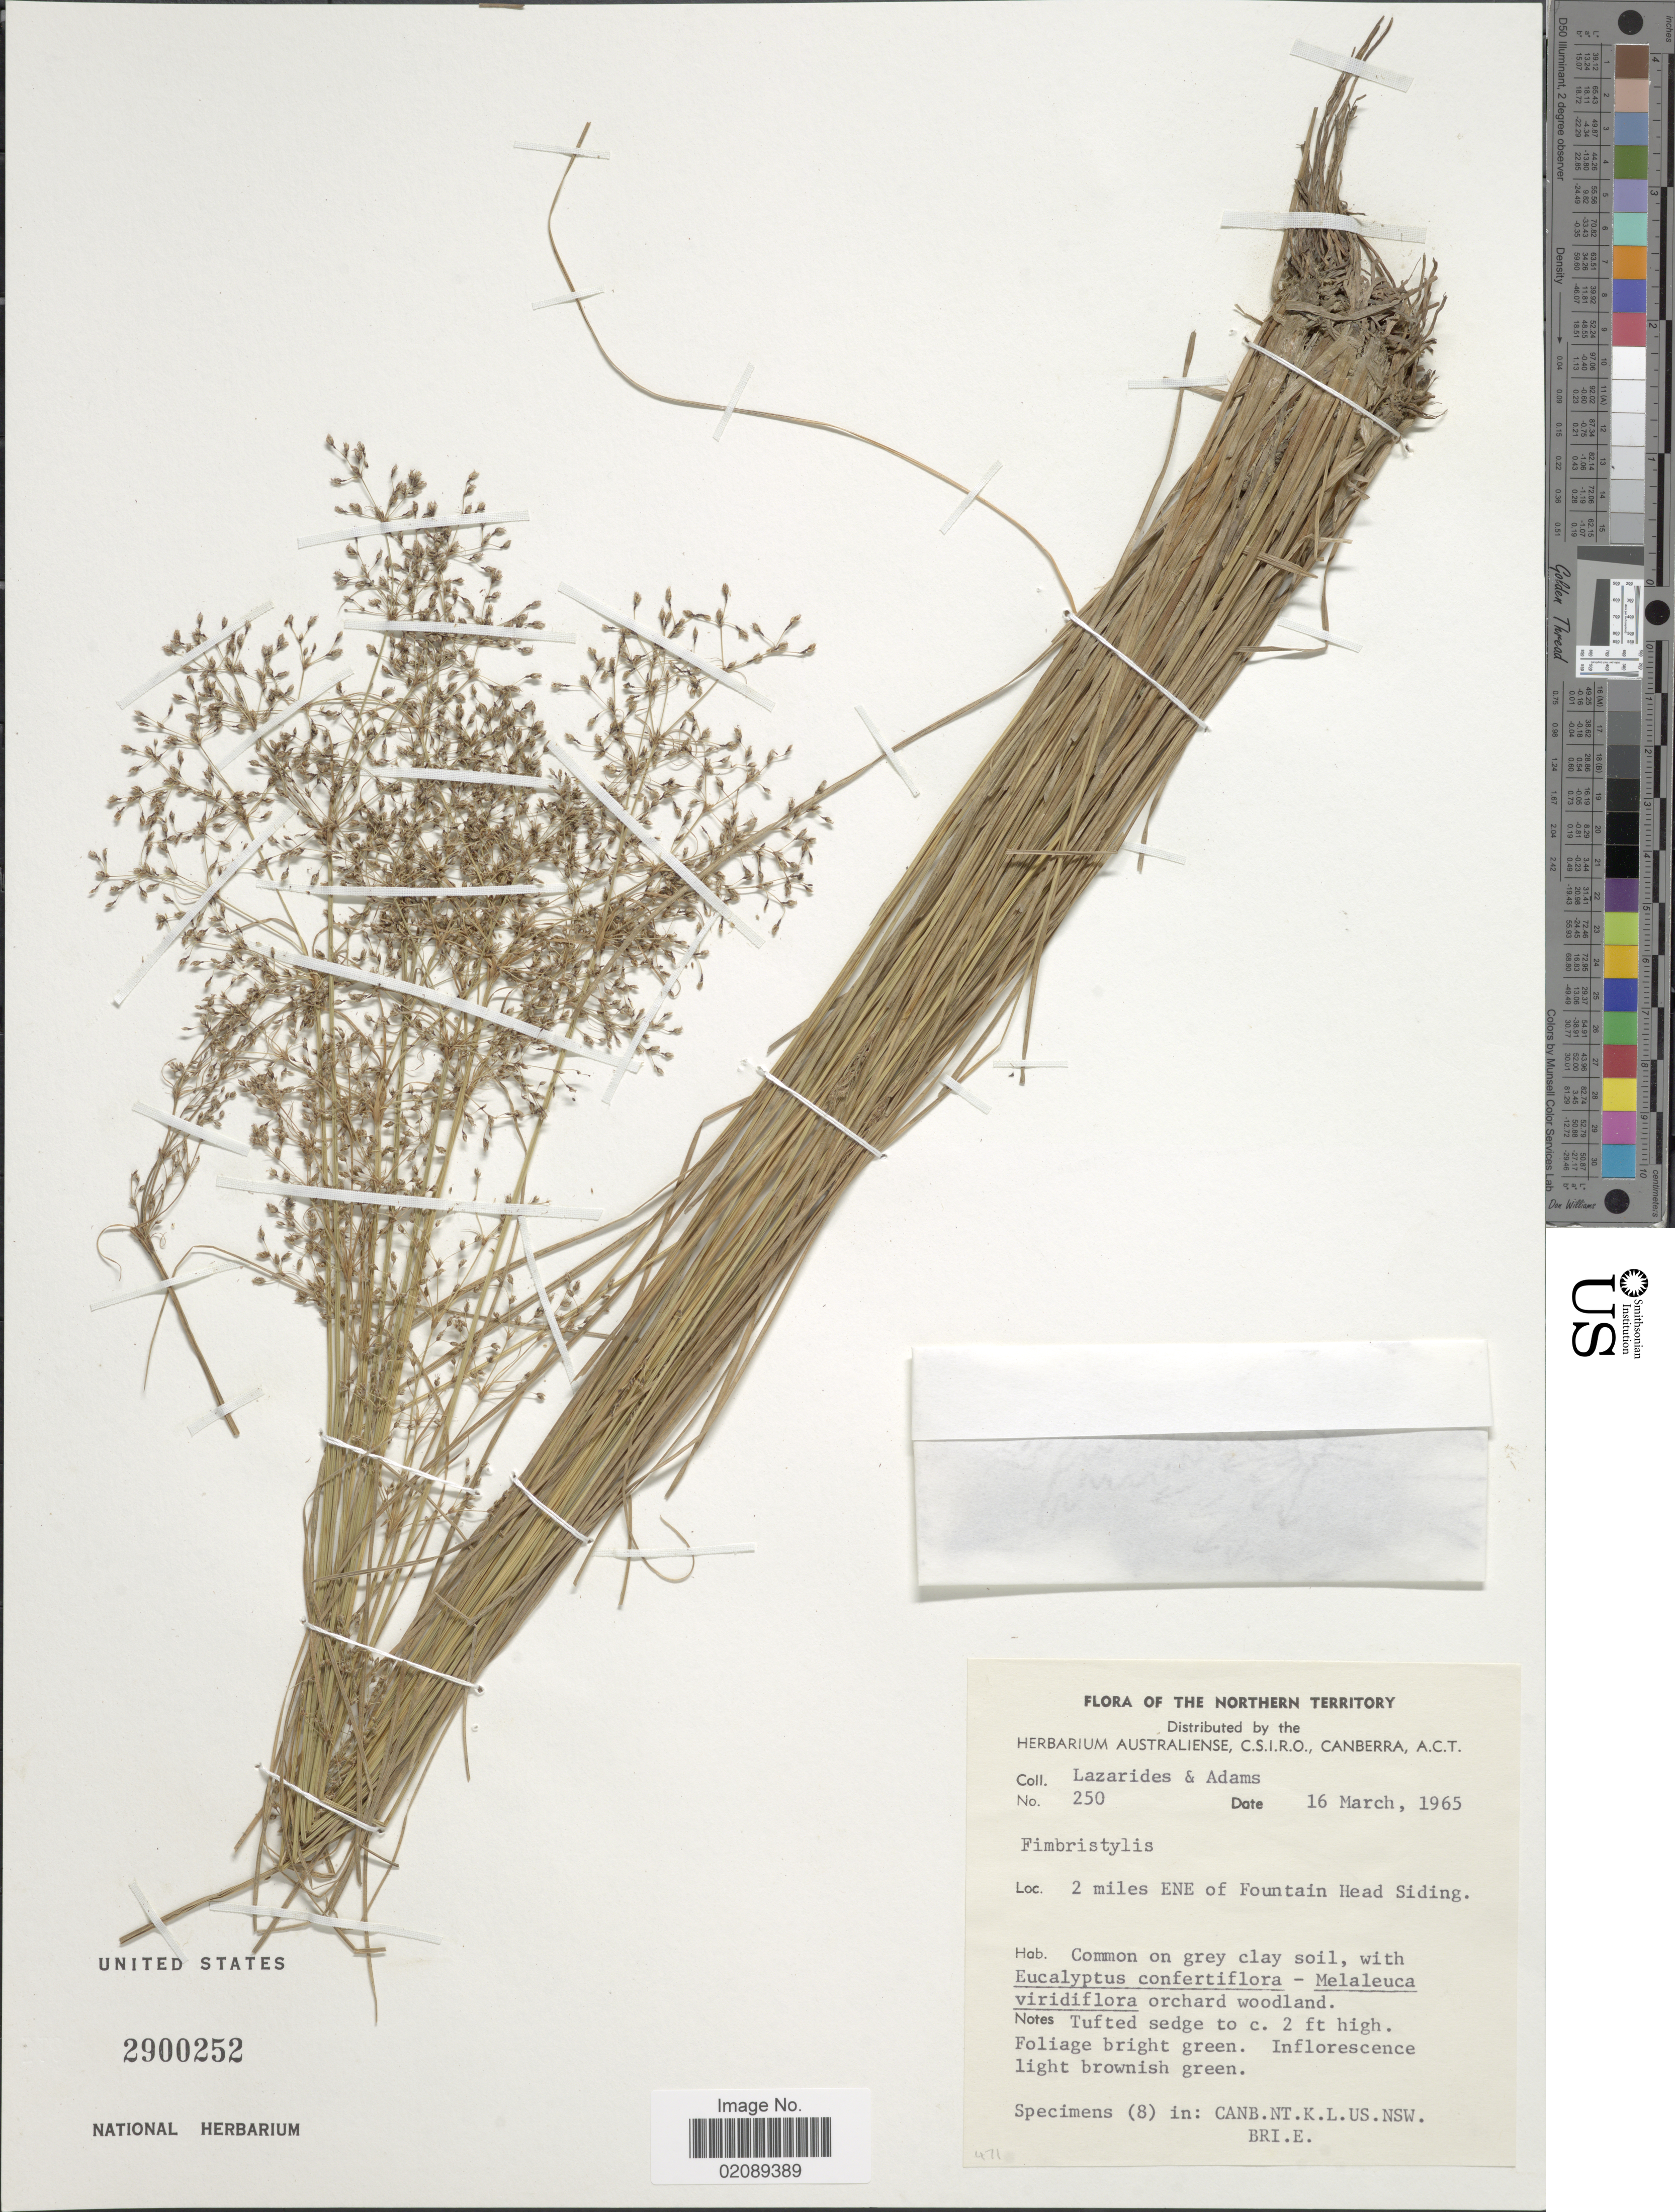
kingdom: Plantae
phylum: Tracheophyta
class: Liliopsida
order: Poales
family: Cyperaceae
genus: Fimbristylis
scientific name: Fimbristylis trachycarya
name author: F. Muell.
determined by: Strong, Mark T., (BOT), Smithsonian Institution - National Museum of Natural History (UNITED STATES)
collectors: M. Lazarides & Adams, --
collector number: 250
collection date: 1965-03-16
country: Australia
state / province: Northern Territory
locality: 2 miles ENE of Fountain Head Siding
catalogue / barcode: US 2900252